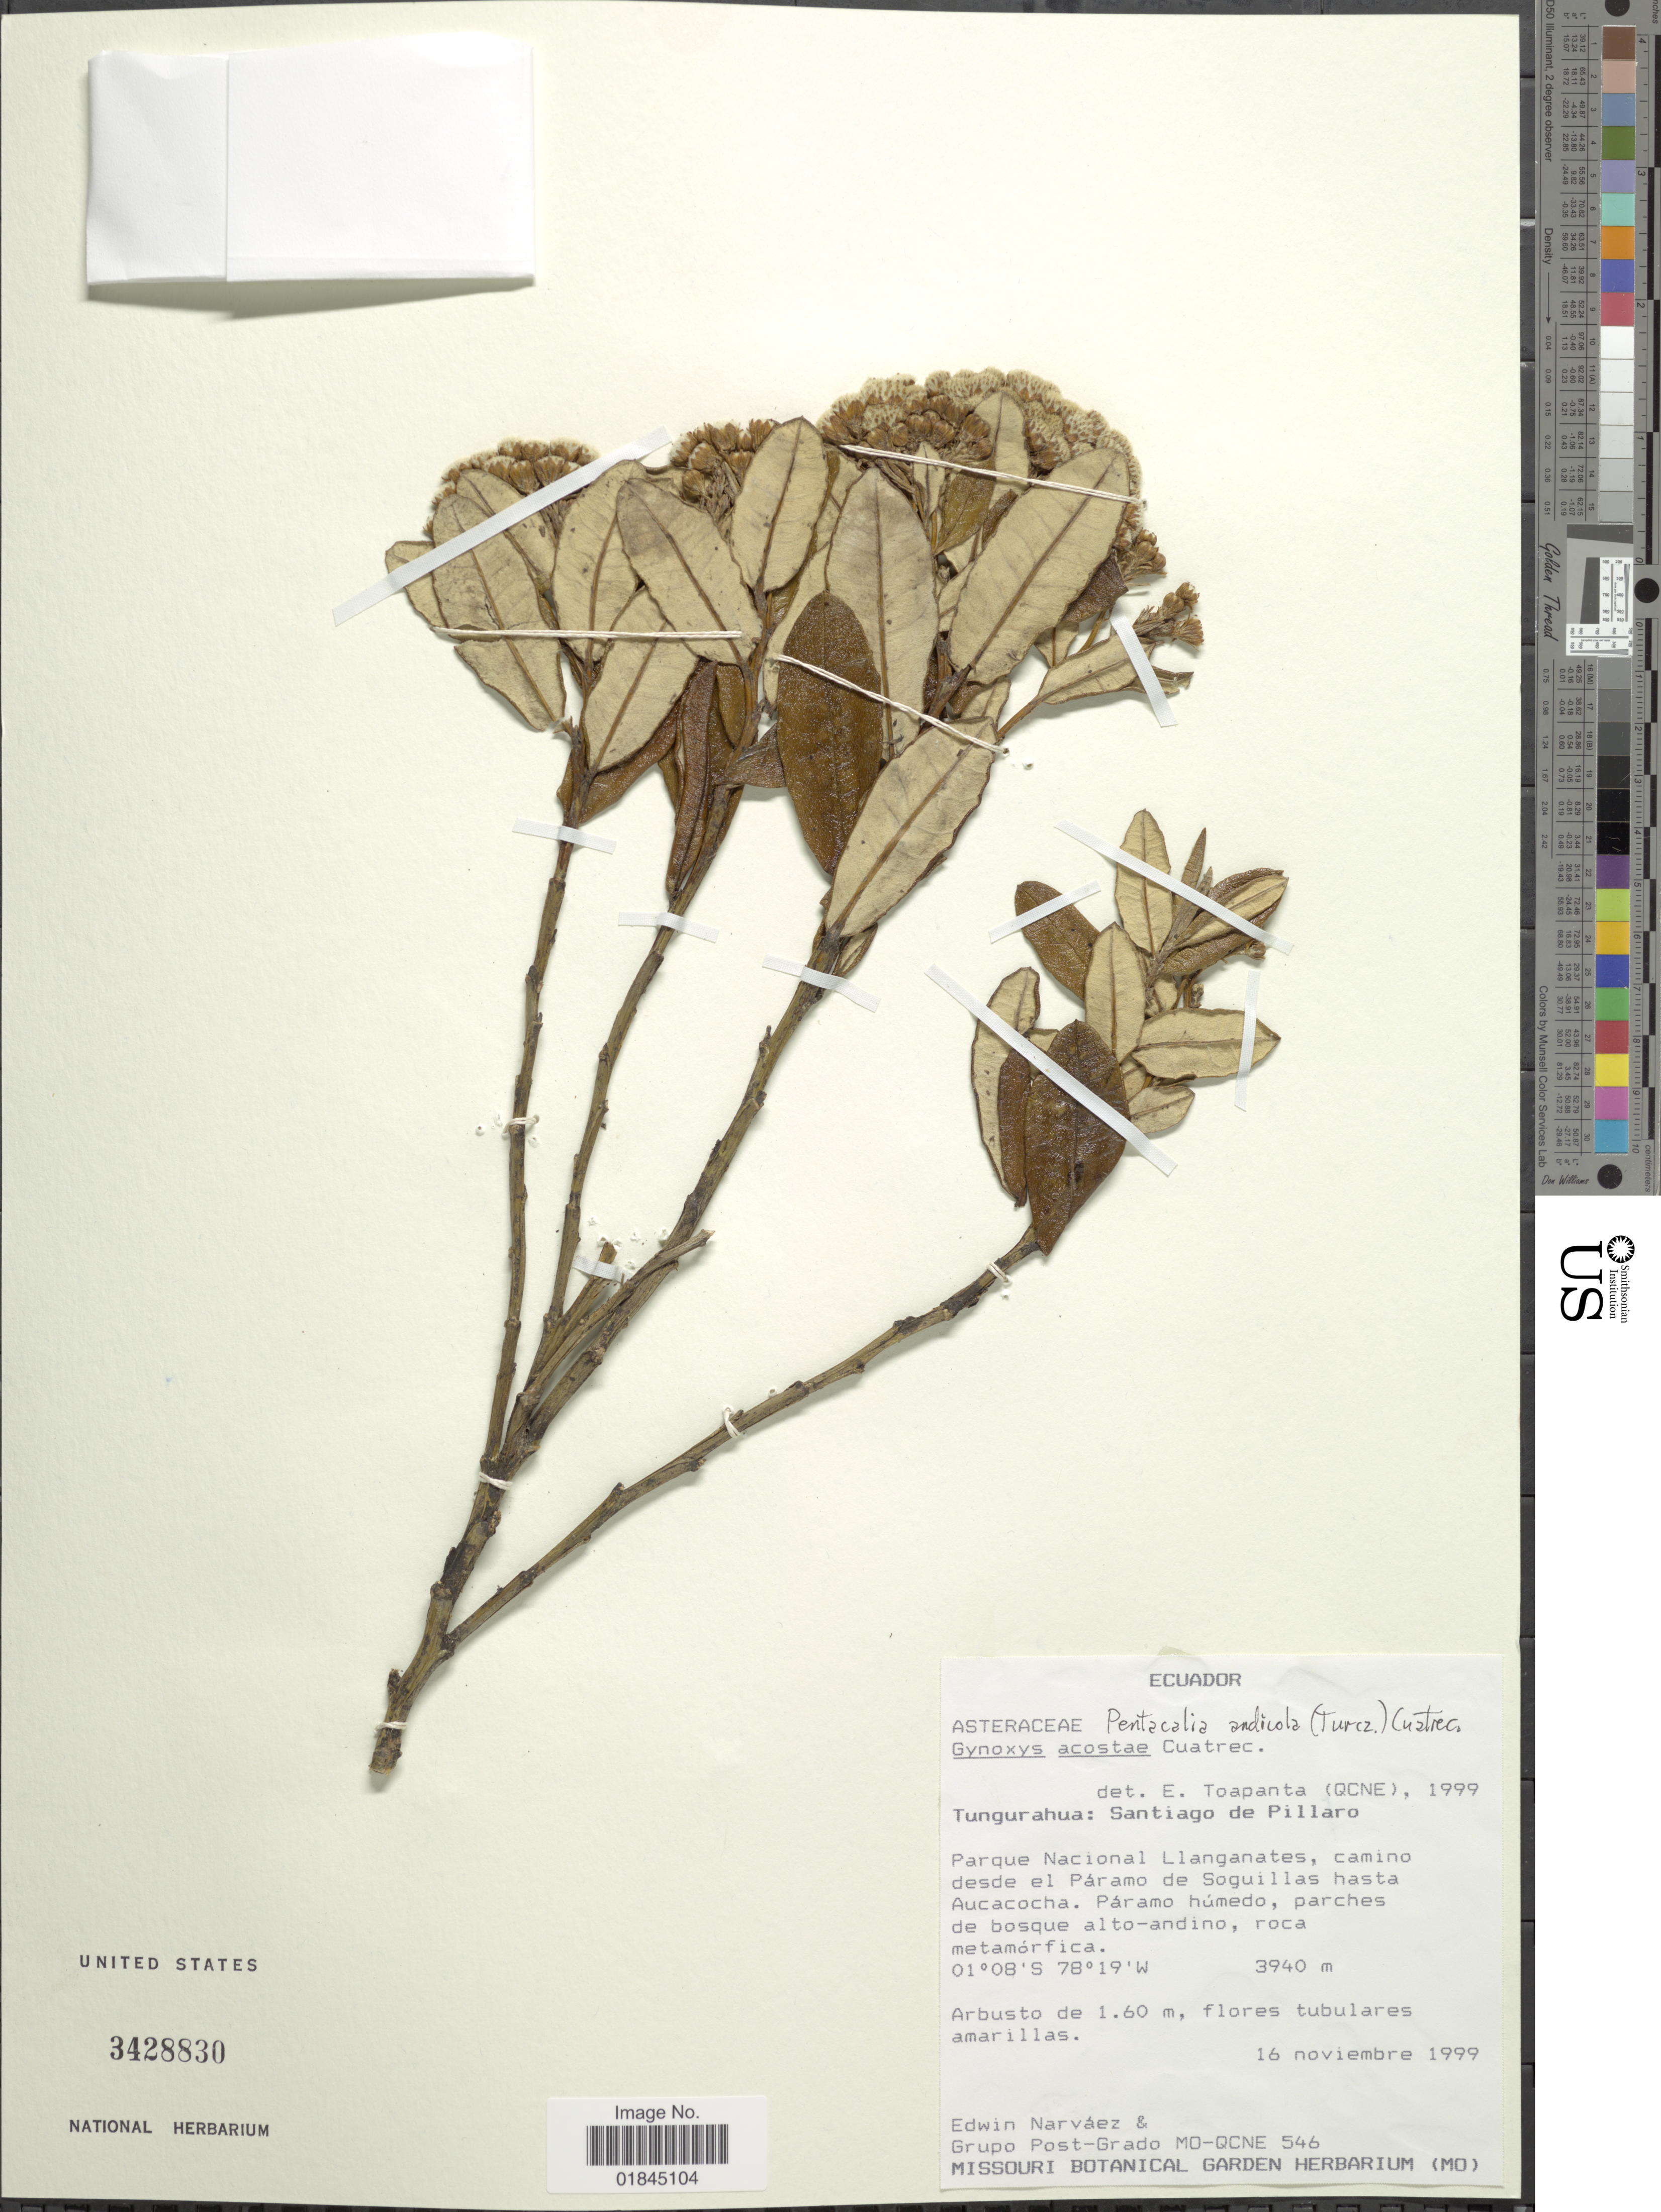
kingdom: Plantae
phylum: Tracheophyta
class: Magnoliopsida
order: Asterales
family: Asteraceae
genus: Pentacalia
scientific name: Pentacalia andicola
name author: (Turcz.) Cuatrec.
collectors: E. Narváez & Grupo Post-Grado MO-QCNE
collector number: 546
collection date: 1999-11-16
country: Ecuador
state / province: Tungurahua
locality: Santiago de Pillaro. Paruqe Nacional Llanganates, camino el paramo de Soguillas hasta Aucacocha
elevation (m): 3940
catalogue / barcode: US 3428830